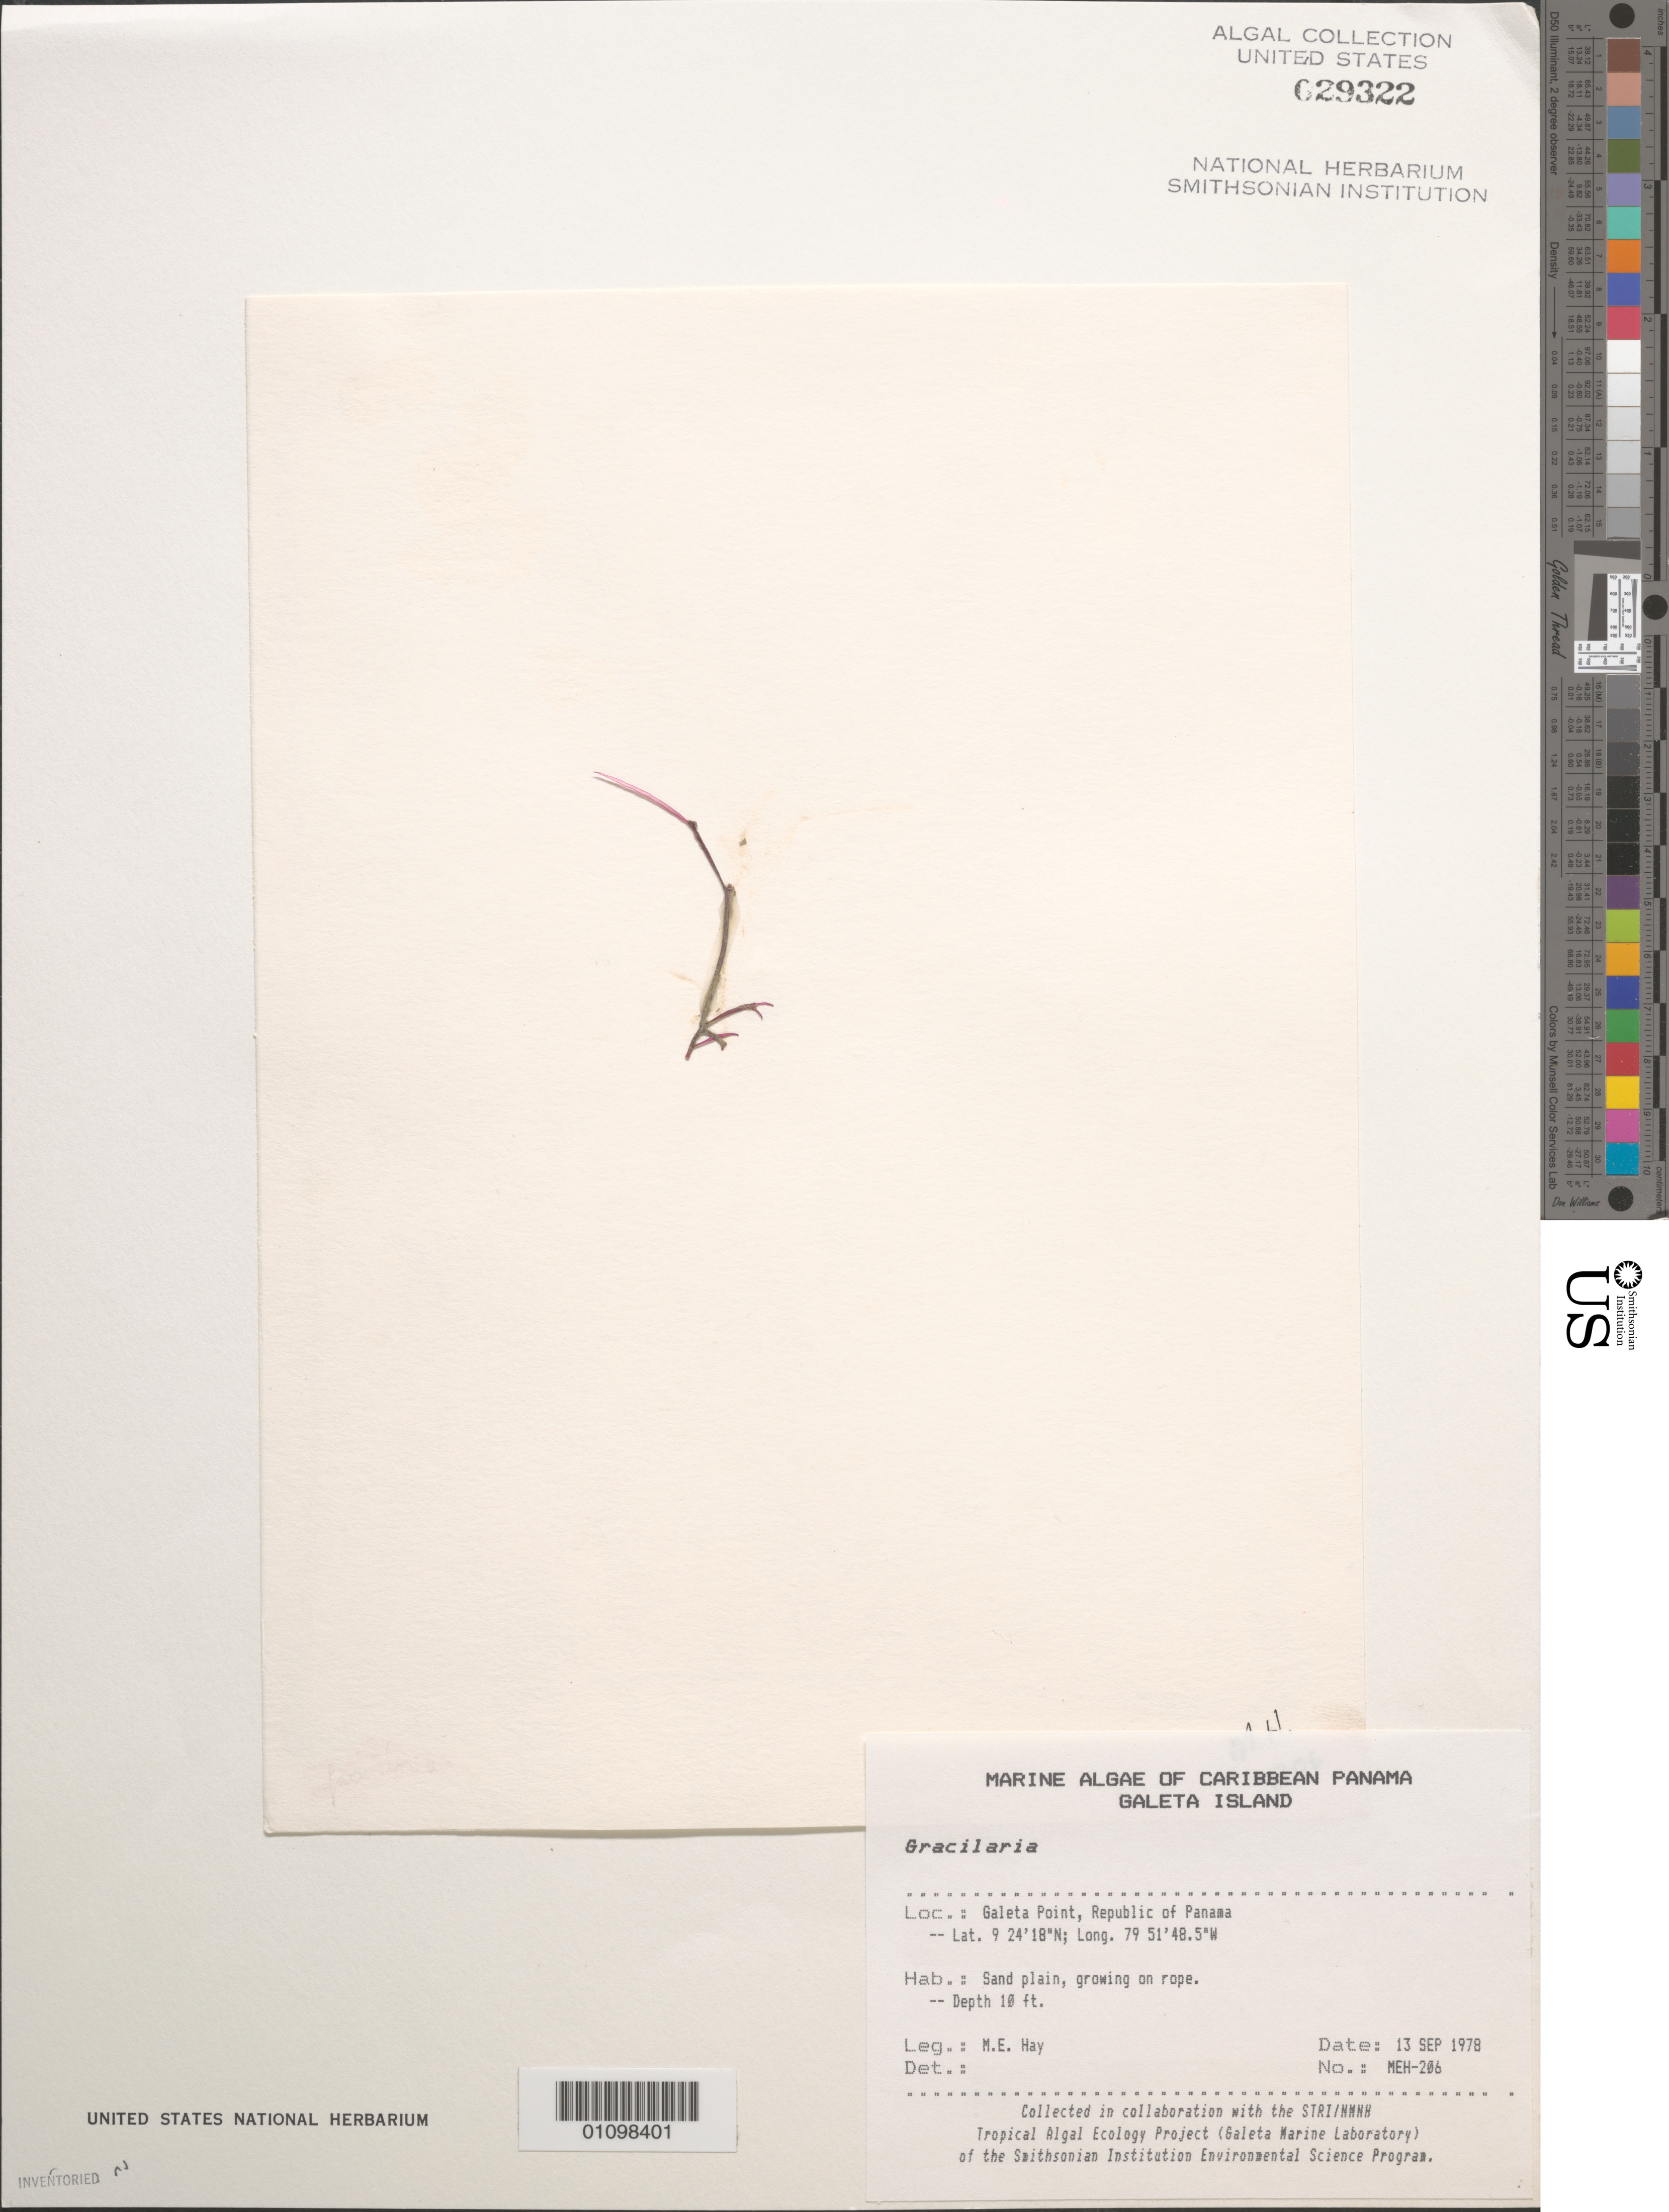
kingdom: Plantae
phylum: Rhodophyta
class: Florideophyceae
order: Gracilariales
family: Gracilariaceae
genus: Gracilaria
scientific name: Gracilaria sp.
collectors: M. E. Hay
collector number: MEH-206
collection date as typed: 13 Sep 1978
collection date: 1978-09-13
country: Panama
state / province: Colón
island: Galeta Island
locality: Galeta Point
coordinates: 9 24'18"N, 79 51'48.5"W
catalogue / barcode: US 29322